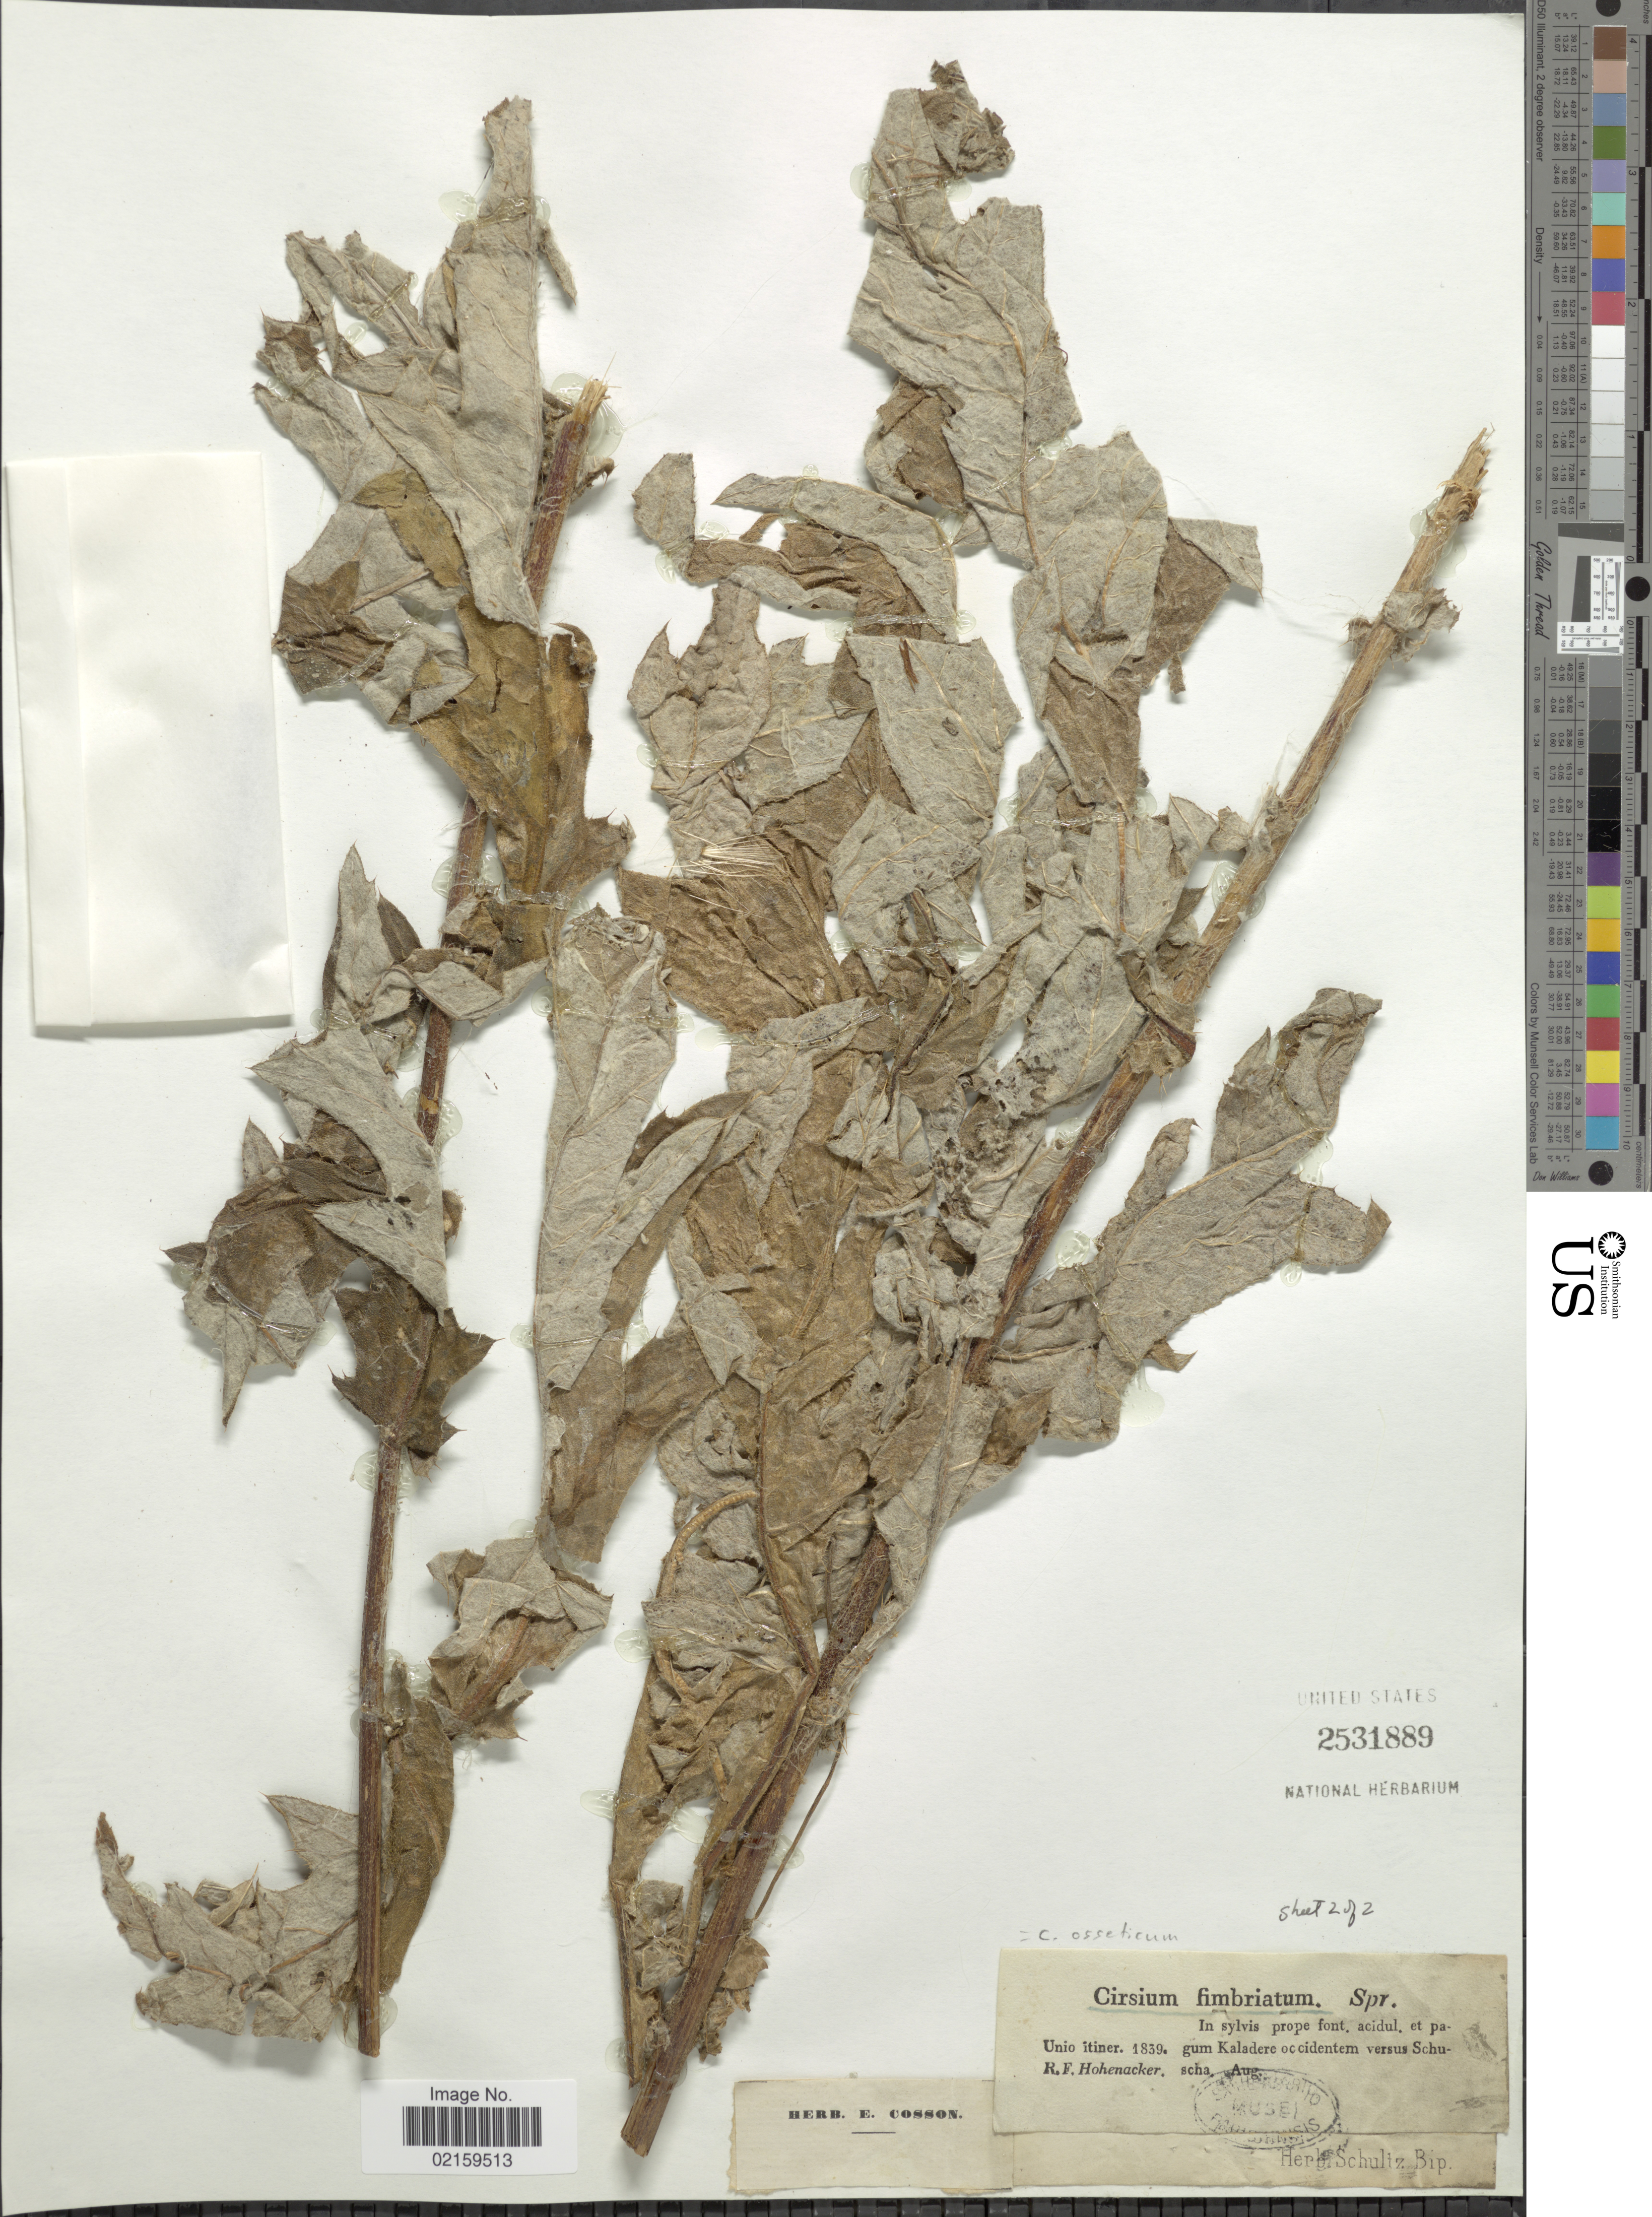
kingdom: Plantae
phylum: Tracheophyta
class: Magnoliopsida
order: Asterales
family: Asteraceae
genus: Cirsium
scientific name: Cirsium osseticum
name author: (Adams) Petr.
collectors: R. F. Hohenacker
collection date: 1839-08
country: Azerbaijan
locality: In sylvis prope font. acidul. et pagum Kaladere occidentem versus Schuscha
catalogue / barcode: US 2531890